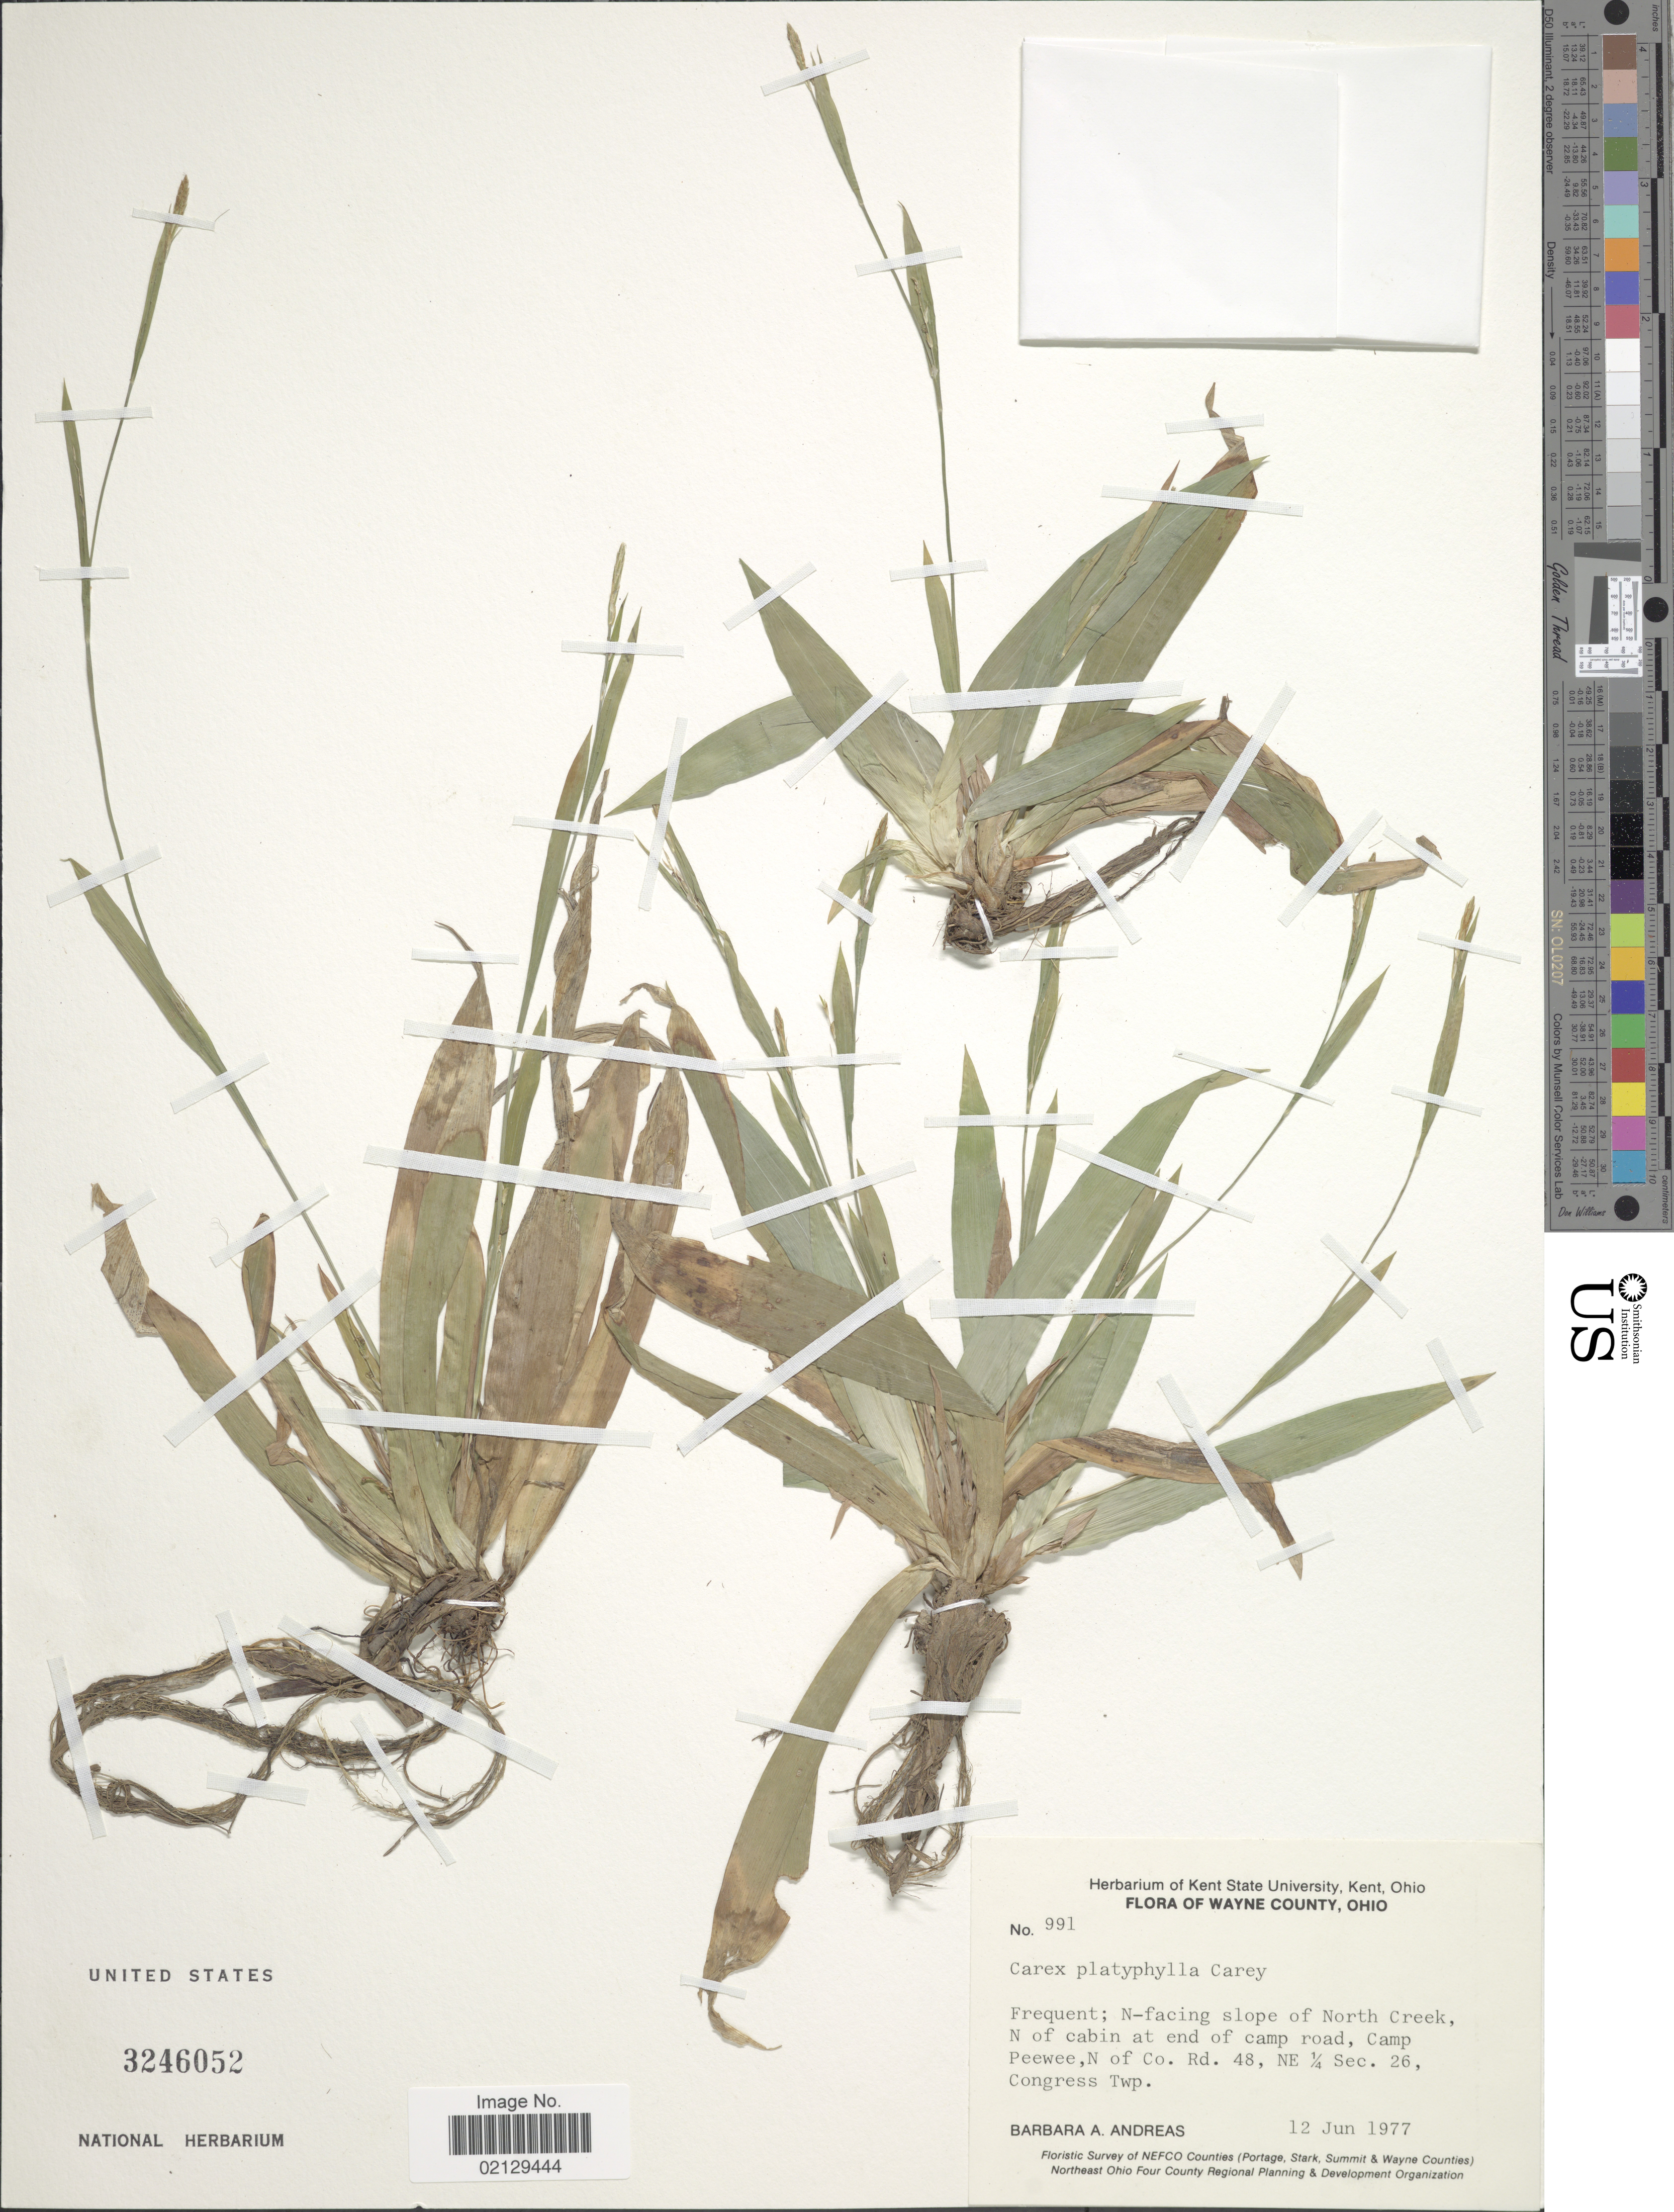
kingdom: Plantae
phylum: Tracheophyta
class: Liliopsida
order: Poales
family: Cyperaceae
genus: Carex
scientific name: Carex platyphylla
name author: J. Carey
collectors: B. A. Andreas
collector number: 991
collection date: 1977-06-12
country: United States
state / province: Ohio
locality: Wayne County, Ohio, N-facing slope of North Creek, N of cabin at end of camp road, Camp Peewee, N of Co. Rd. 48 NE¼ Sec. 26, Congress Twp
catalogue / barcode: US 3246052